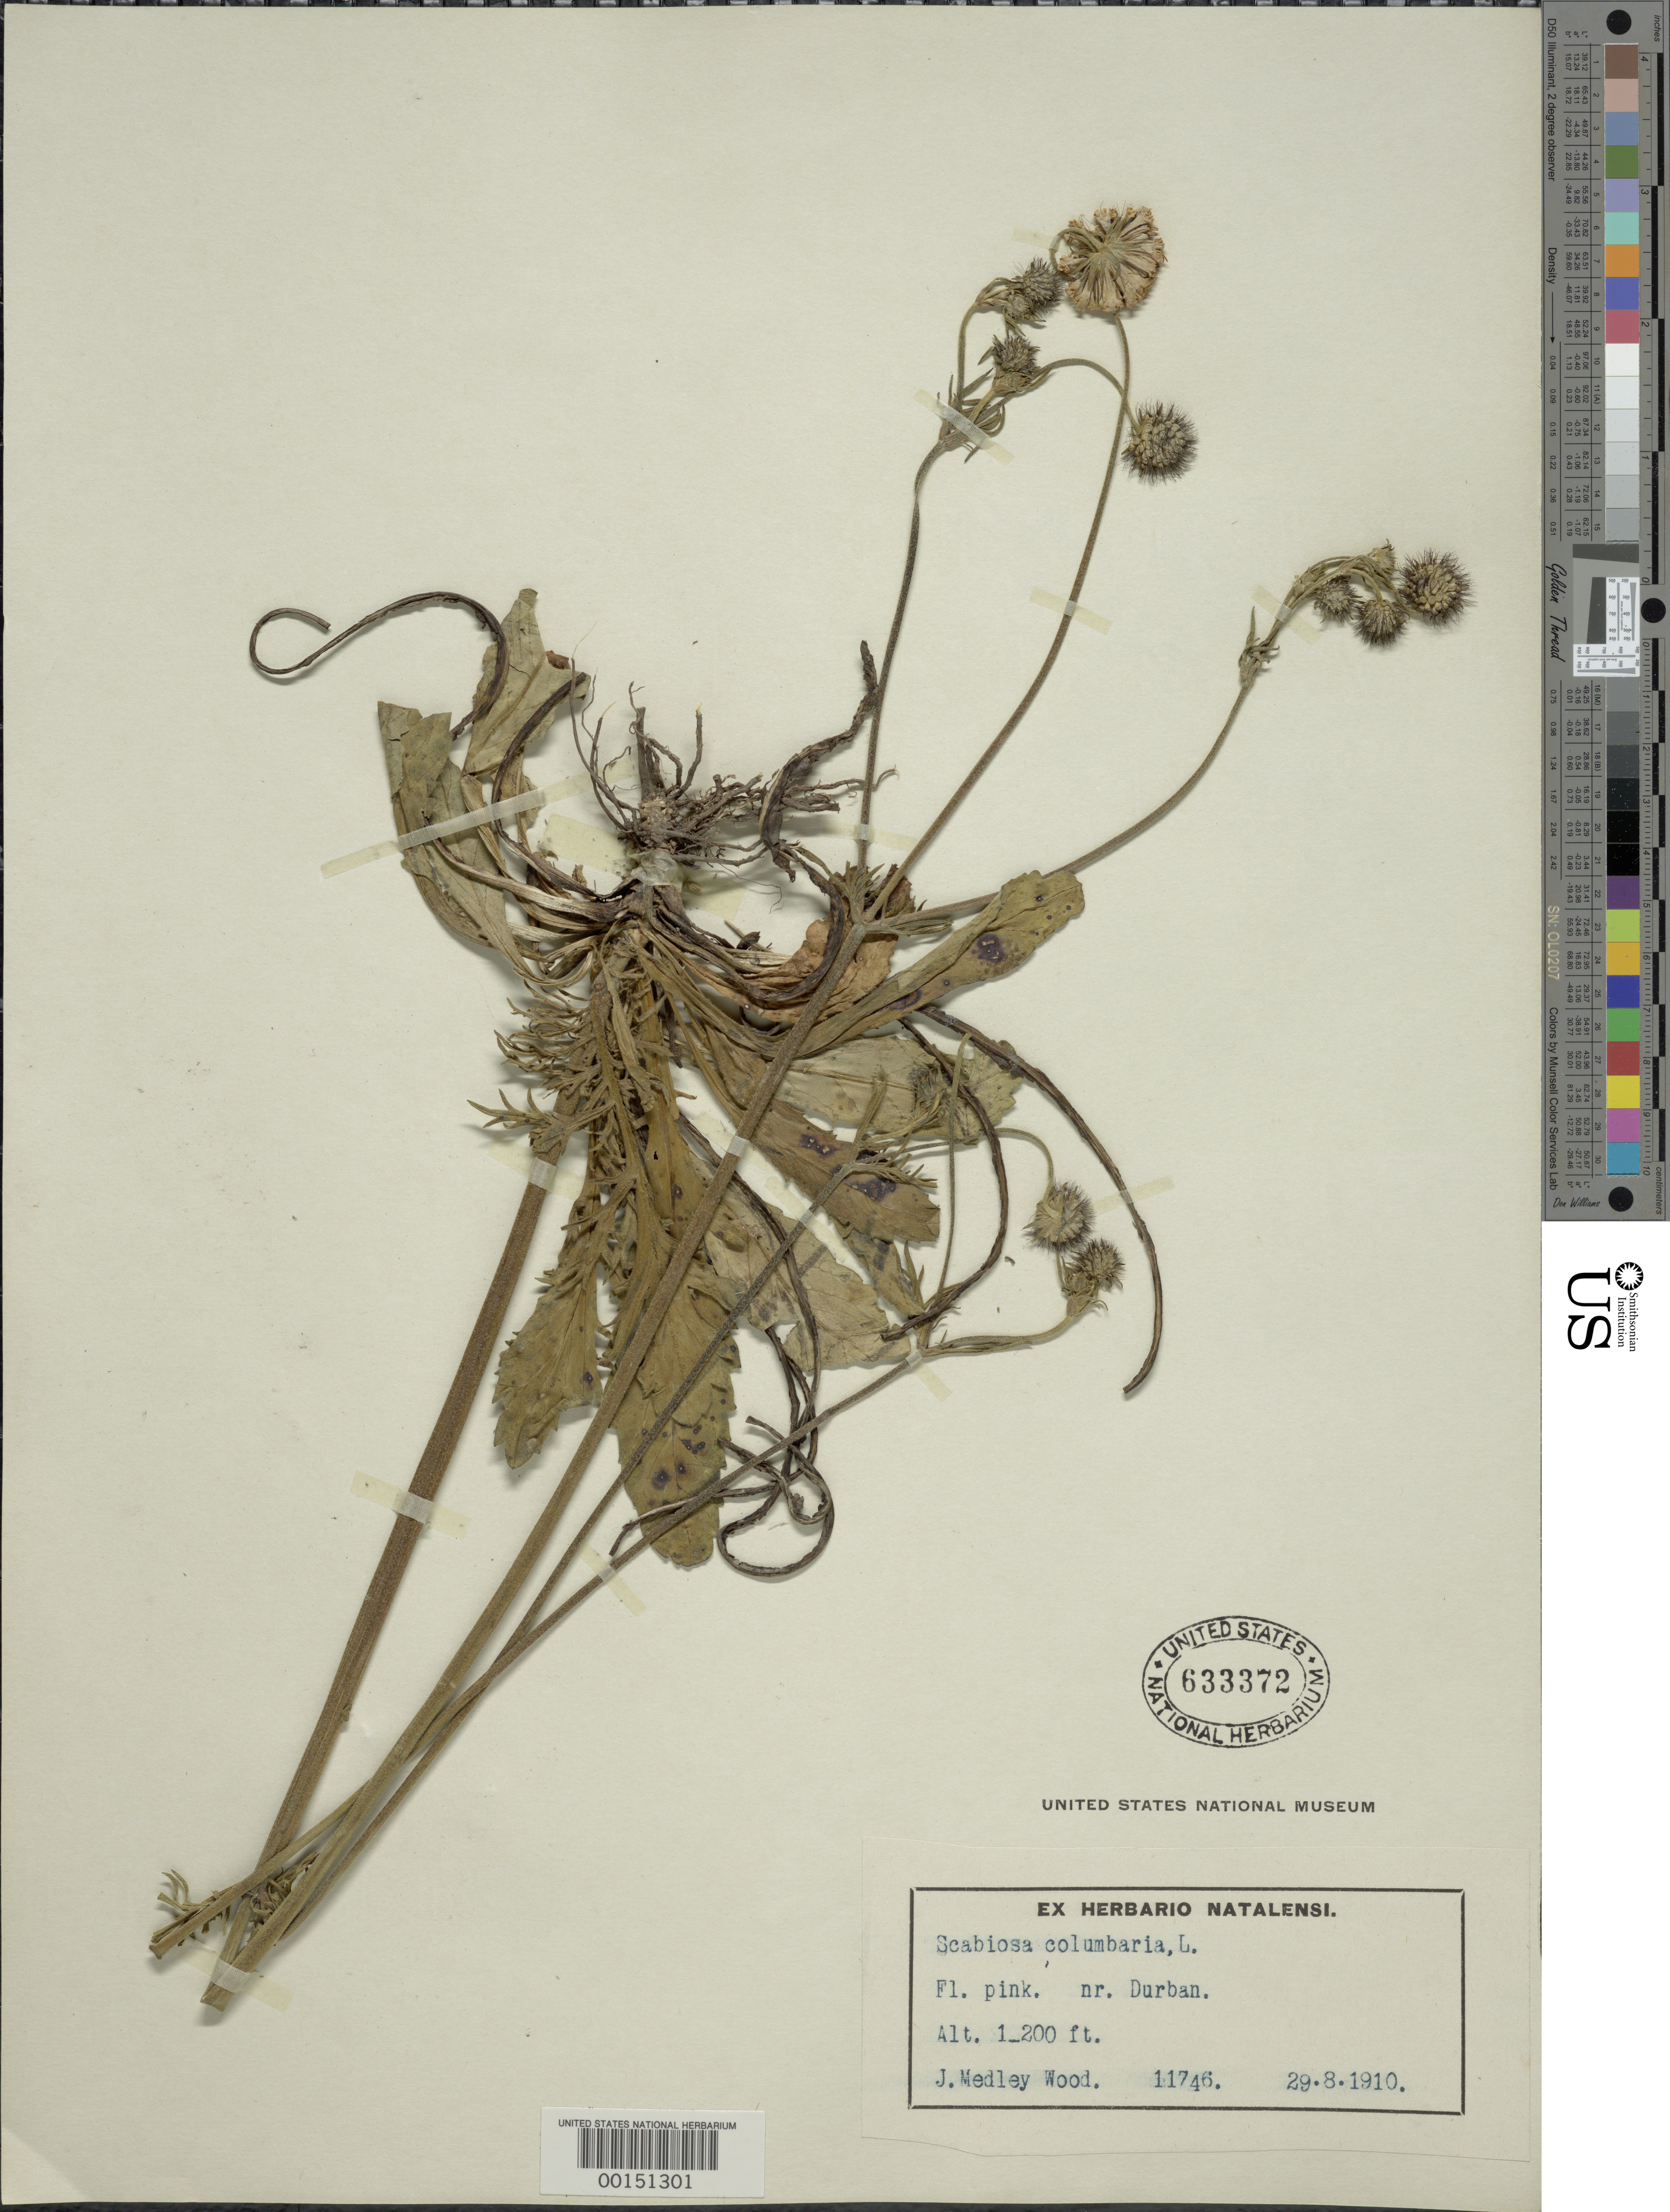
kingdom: Plantae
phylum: Tracheophyta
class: Magnoliopsida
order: Dipsacales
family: Caprifoliaceae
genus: Scabiosa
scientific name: Scabiosa columbaria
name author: L.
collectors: J. M. Wood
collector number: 11746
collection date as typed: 28 Aug 1910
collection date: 1910-08-28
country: South Africa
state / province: KwaZulu-Natal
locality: Near Durban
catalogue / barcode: US 633372